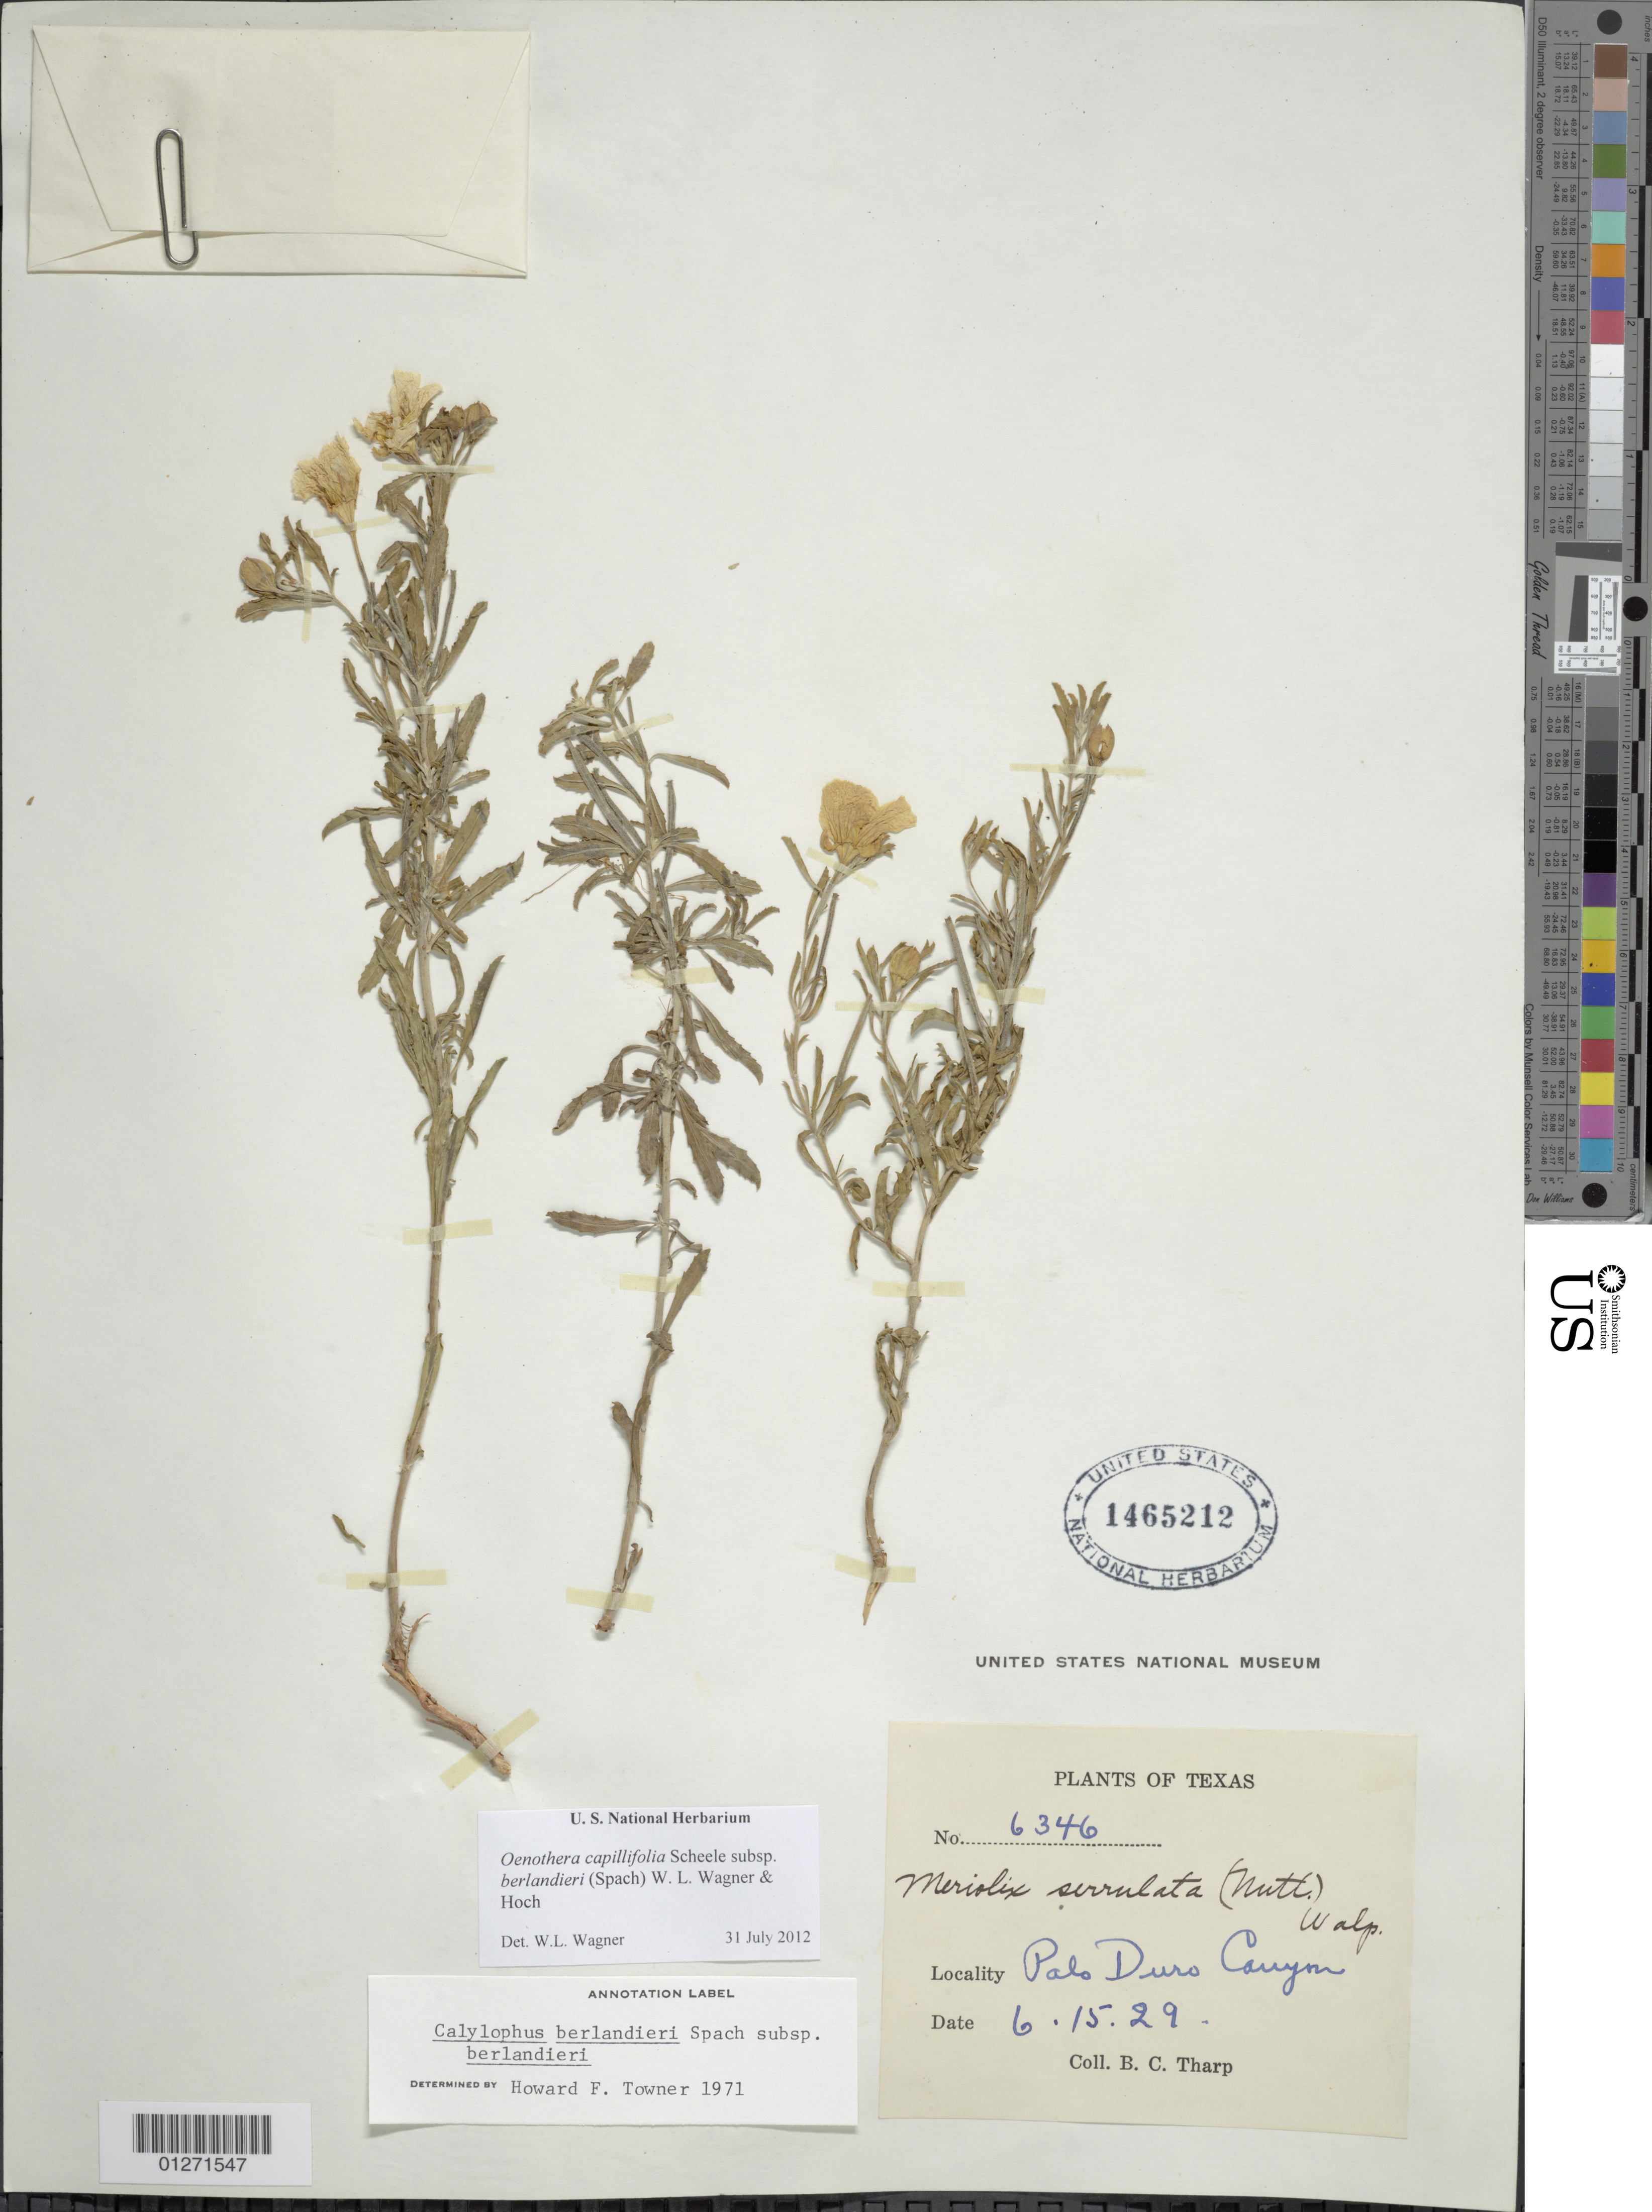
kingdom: Plantae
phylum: Tracheophyta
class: Magnoliopsida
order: Myrtales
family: Onagraceae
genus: Oenothera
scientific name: Oenothera capillifolia subsp. berlandieri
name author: (Spach) W.L. Wagner & Hoch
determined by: Wagner, W. L., (BOT), Smithsonian Institution - National Museum of Natural History (UNITED STATES)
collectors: B. C. Tharp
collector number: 6346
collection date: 1929-06-15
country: United States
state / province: Texas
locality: Palo Duro Canyon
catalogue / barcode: US 1465212